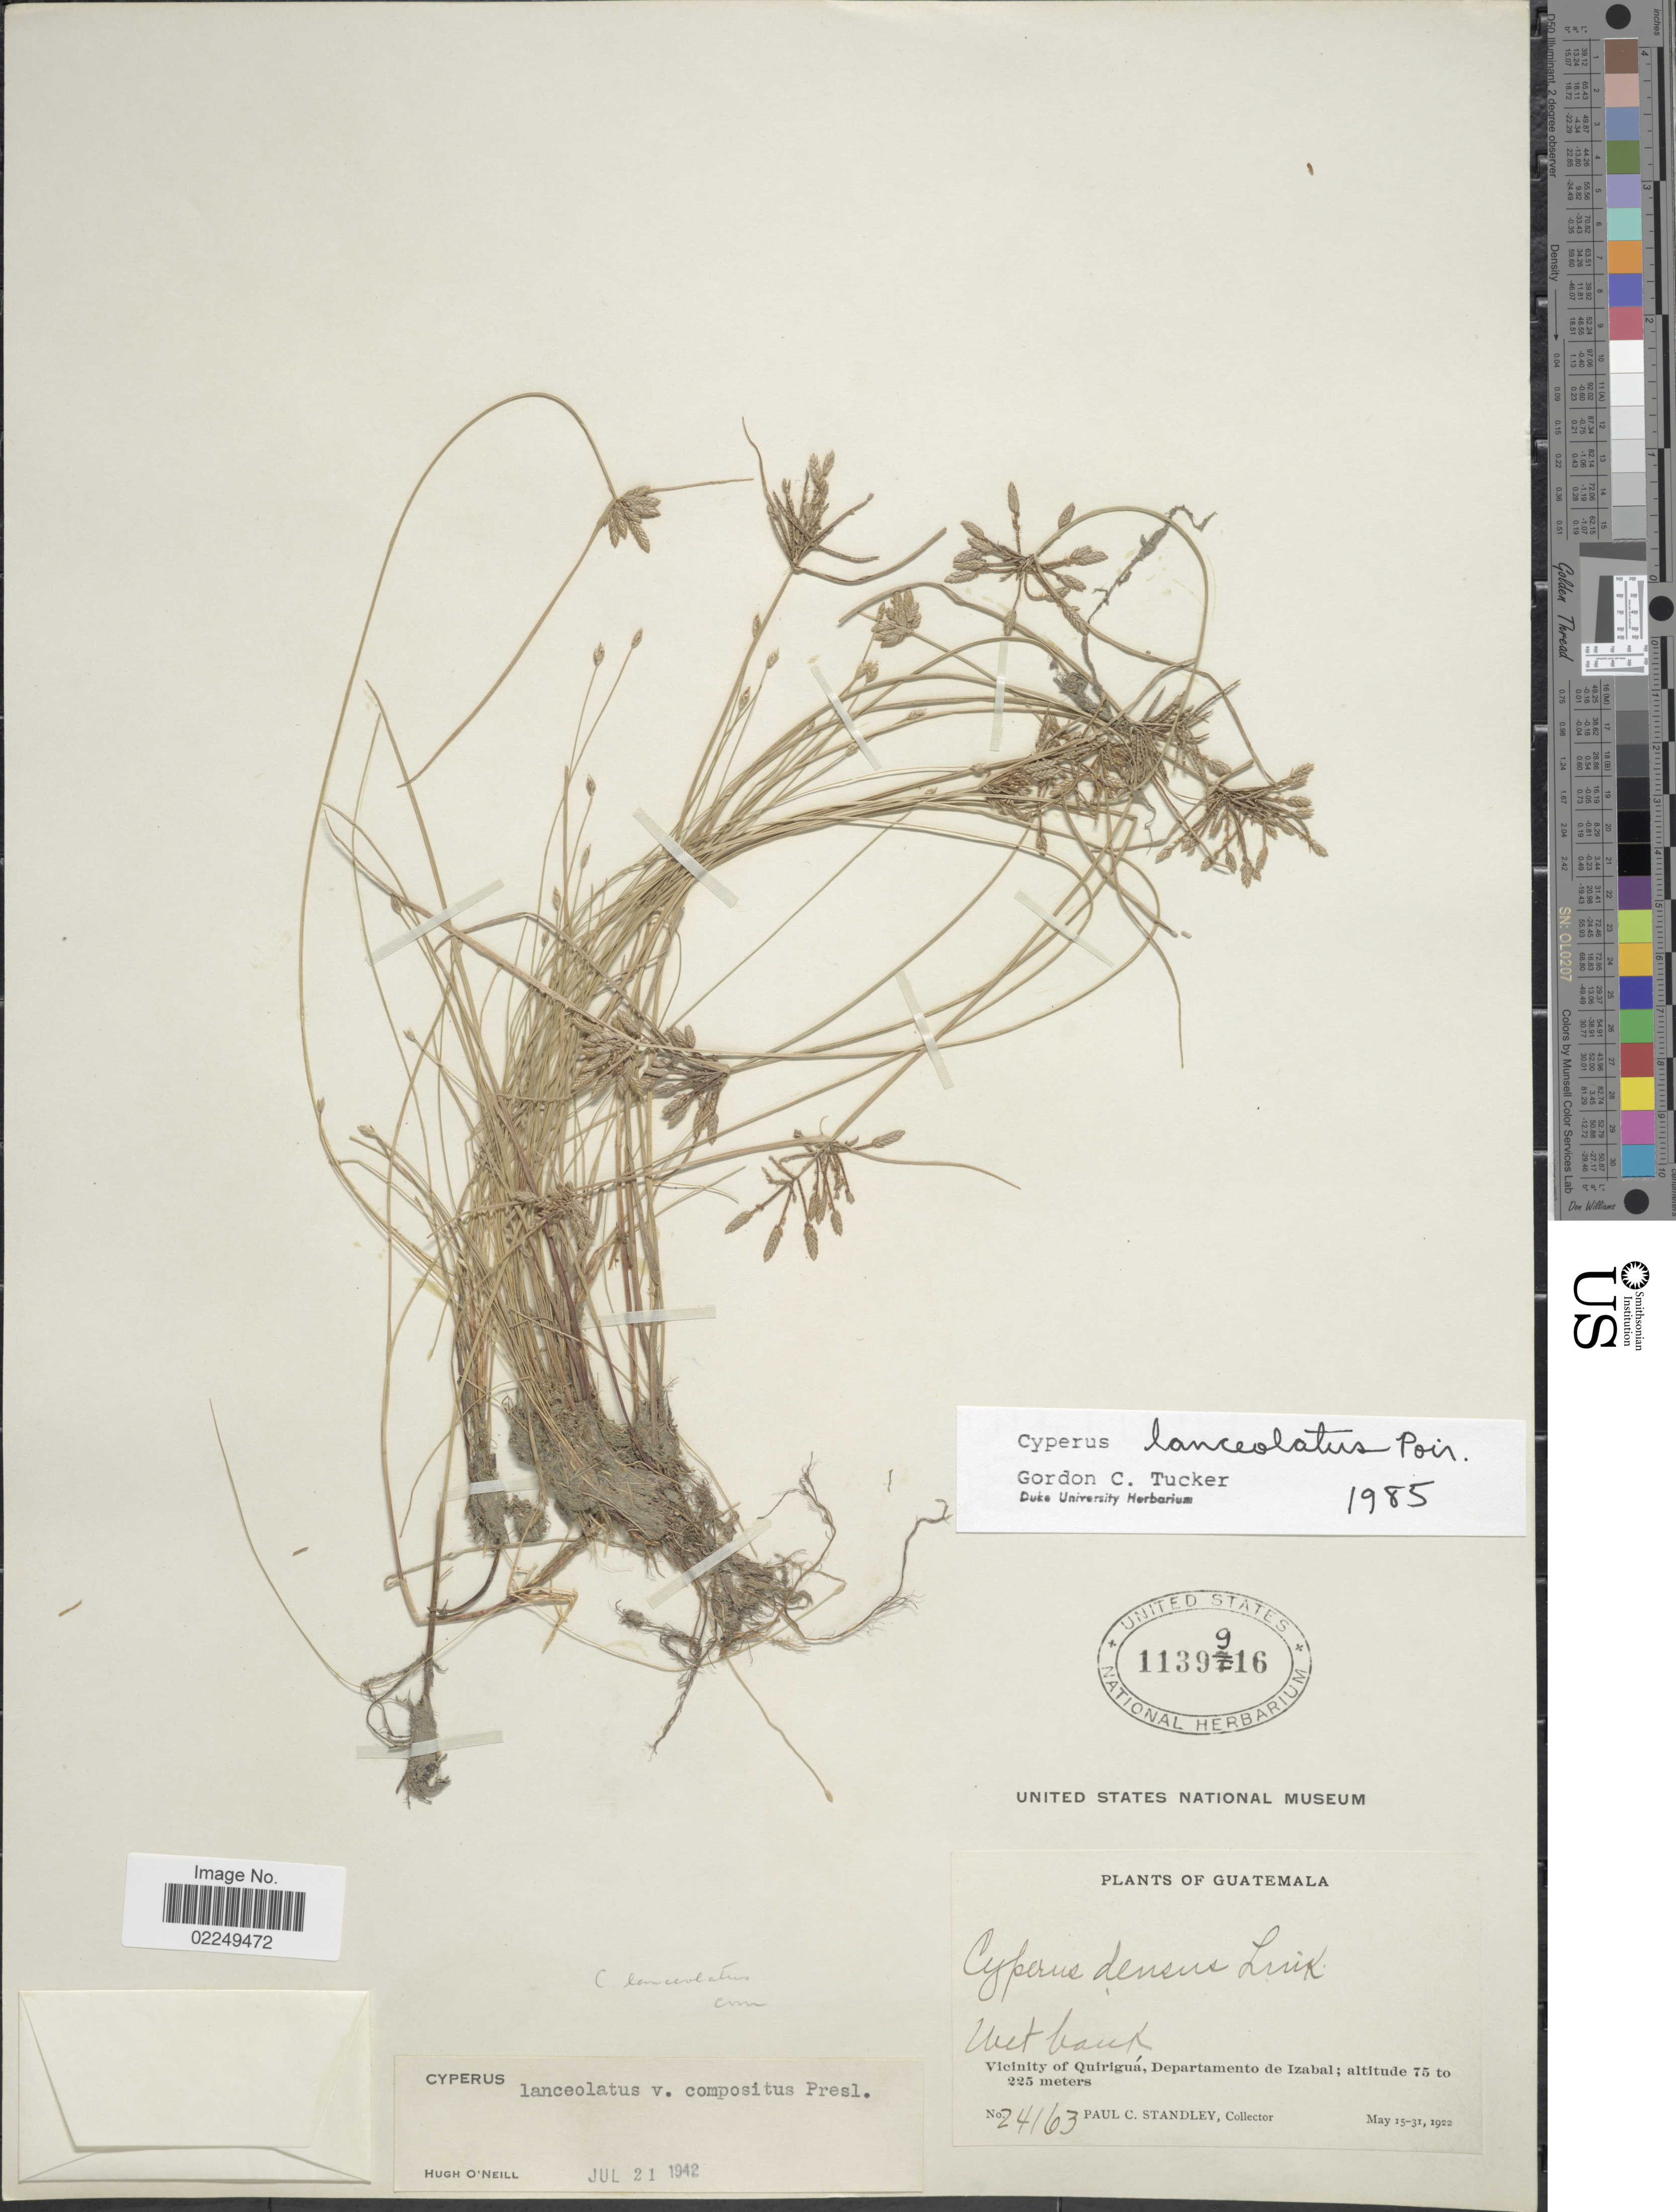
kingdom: Plantae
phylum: Tracheophyta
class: Liliopsida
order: Poales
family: Cyperaceae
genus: Cyperus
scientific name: Cyperus lanceolatus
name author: Poir.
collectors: P. C. Standley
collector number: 24163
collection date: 1922-05-15/1922-05-31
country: Guatemala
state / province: Izabal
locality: Vicinity of Quirigua, Departamento de Izabal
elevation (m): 75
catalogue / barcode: US 1139916